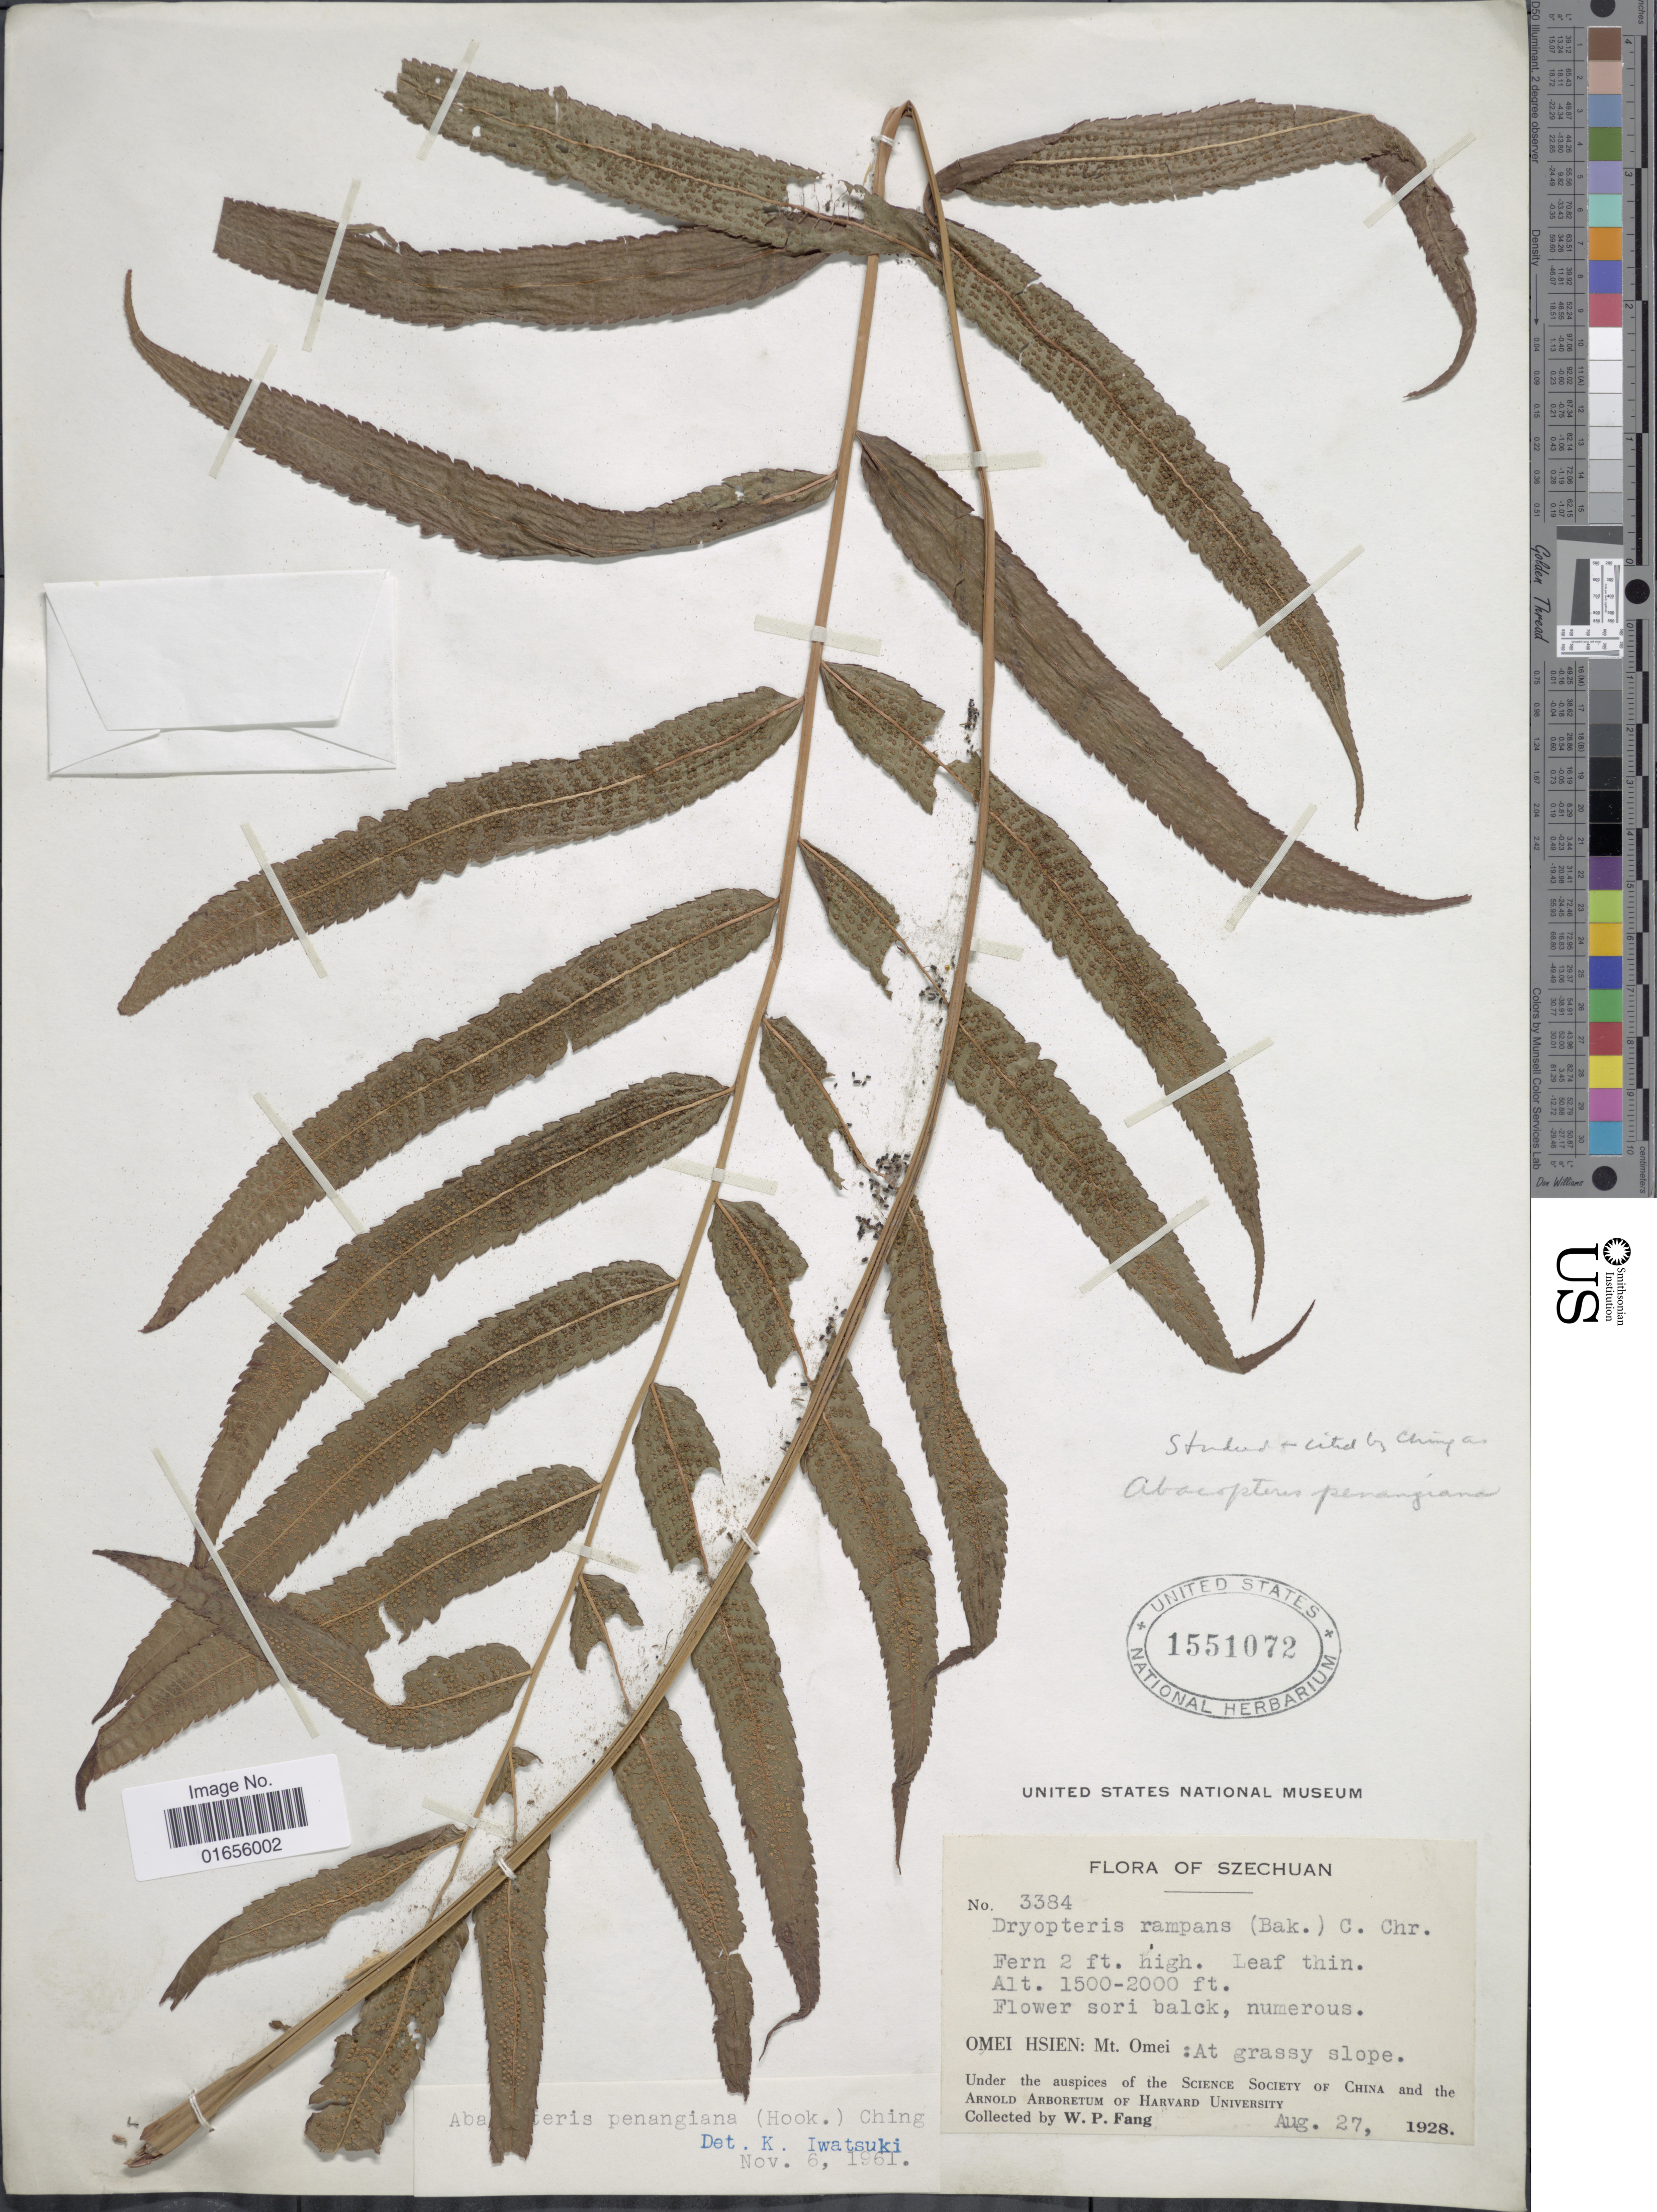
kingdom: Plantae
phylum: Tracheophyta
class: Polypodiopsida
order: Polypodiales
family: Thelypteridaceae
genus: Pronephrium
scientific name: Pronephrium penangiana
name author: (Hook.) Holttum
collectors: W. P. Fang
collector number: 3384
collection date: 1928-08-27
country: China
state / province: Sichuan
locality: Szechuan,Omei Hsien: Mt. Omei: At grassy slope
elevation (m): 457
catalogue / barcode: US 1551072